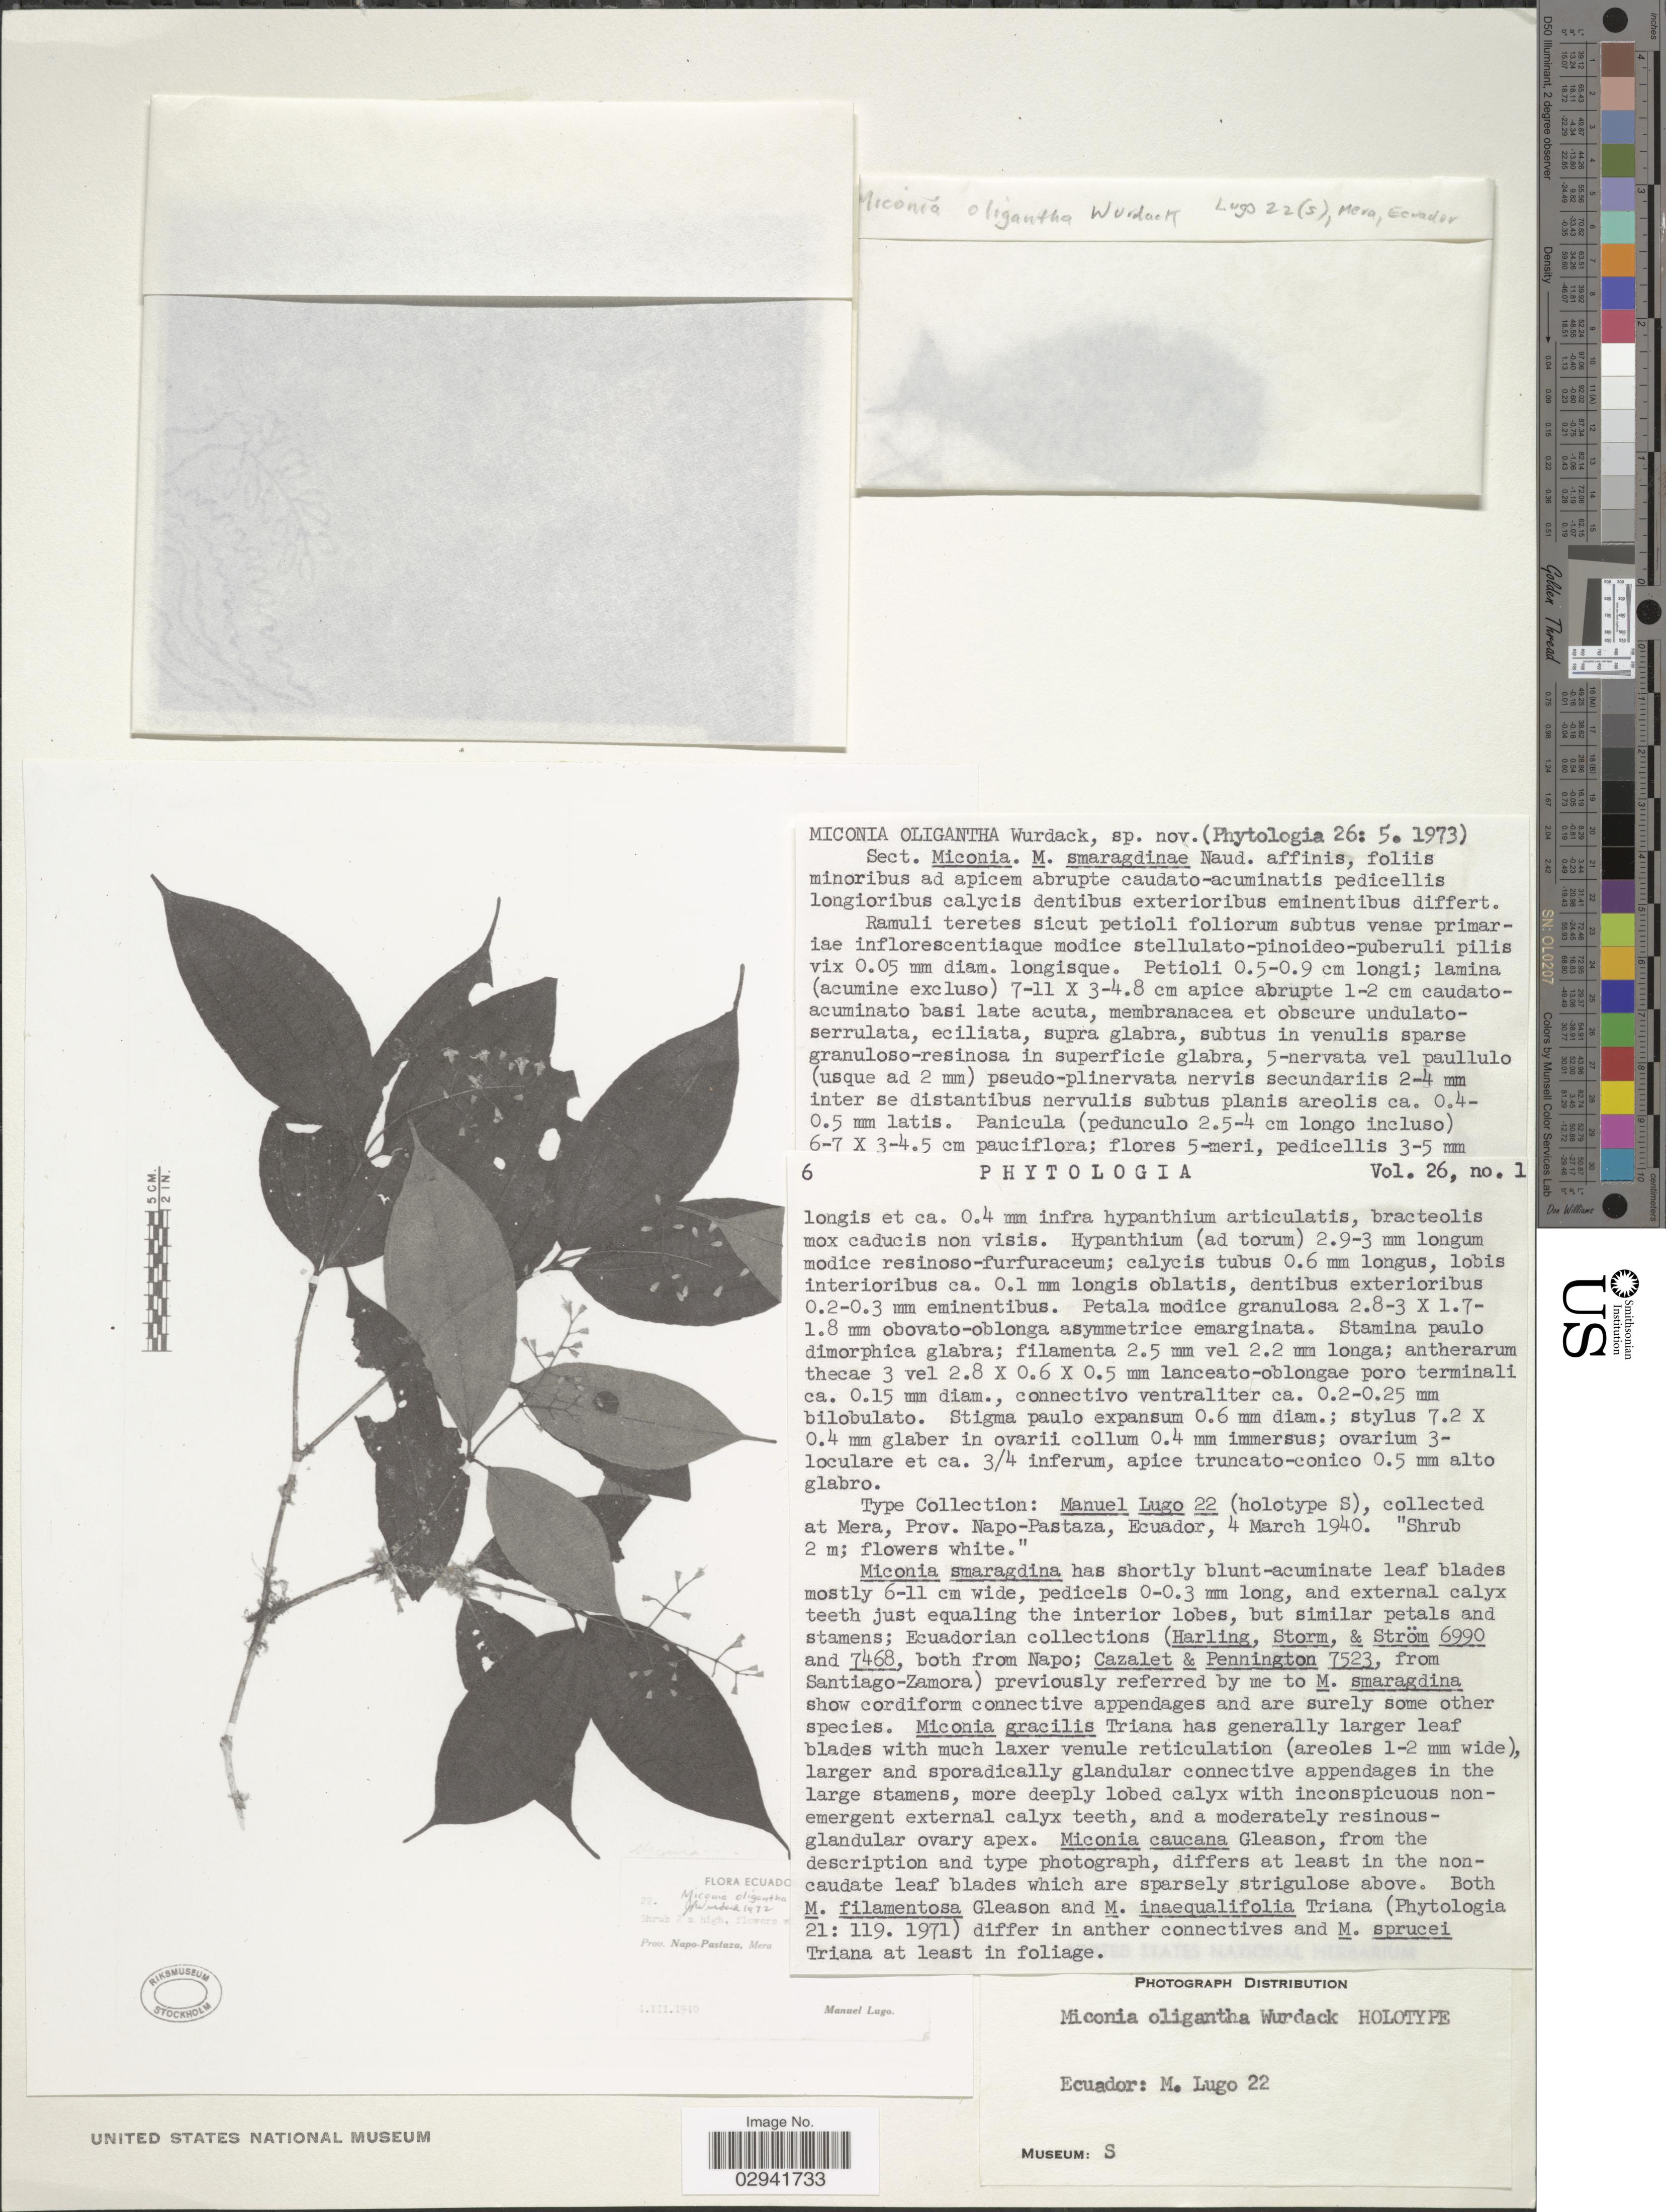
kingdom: Plantae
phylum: Tracheophyta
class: Magnoliopsida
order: Myrtales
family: Melastomataceae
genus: Miconia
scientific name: Miconia oligantha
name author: Wurdack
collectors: M. Lugo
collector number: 22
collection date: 1940-03-04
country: Ecuador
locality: Mera, Prov. Napo-Pastaza.